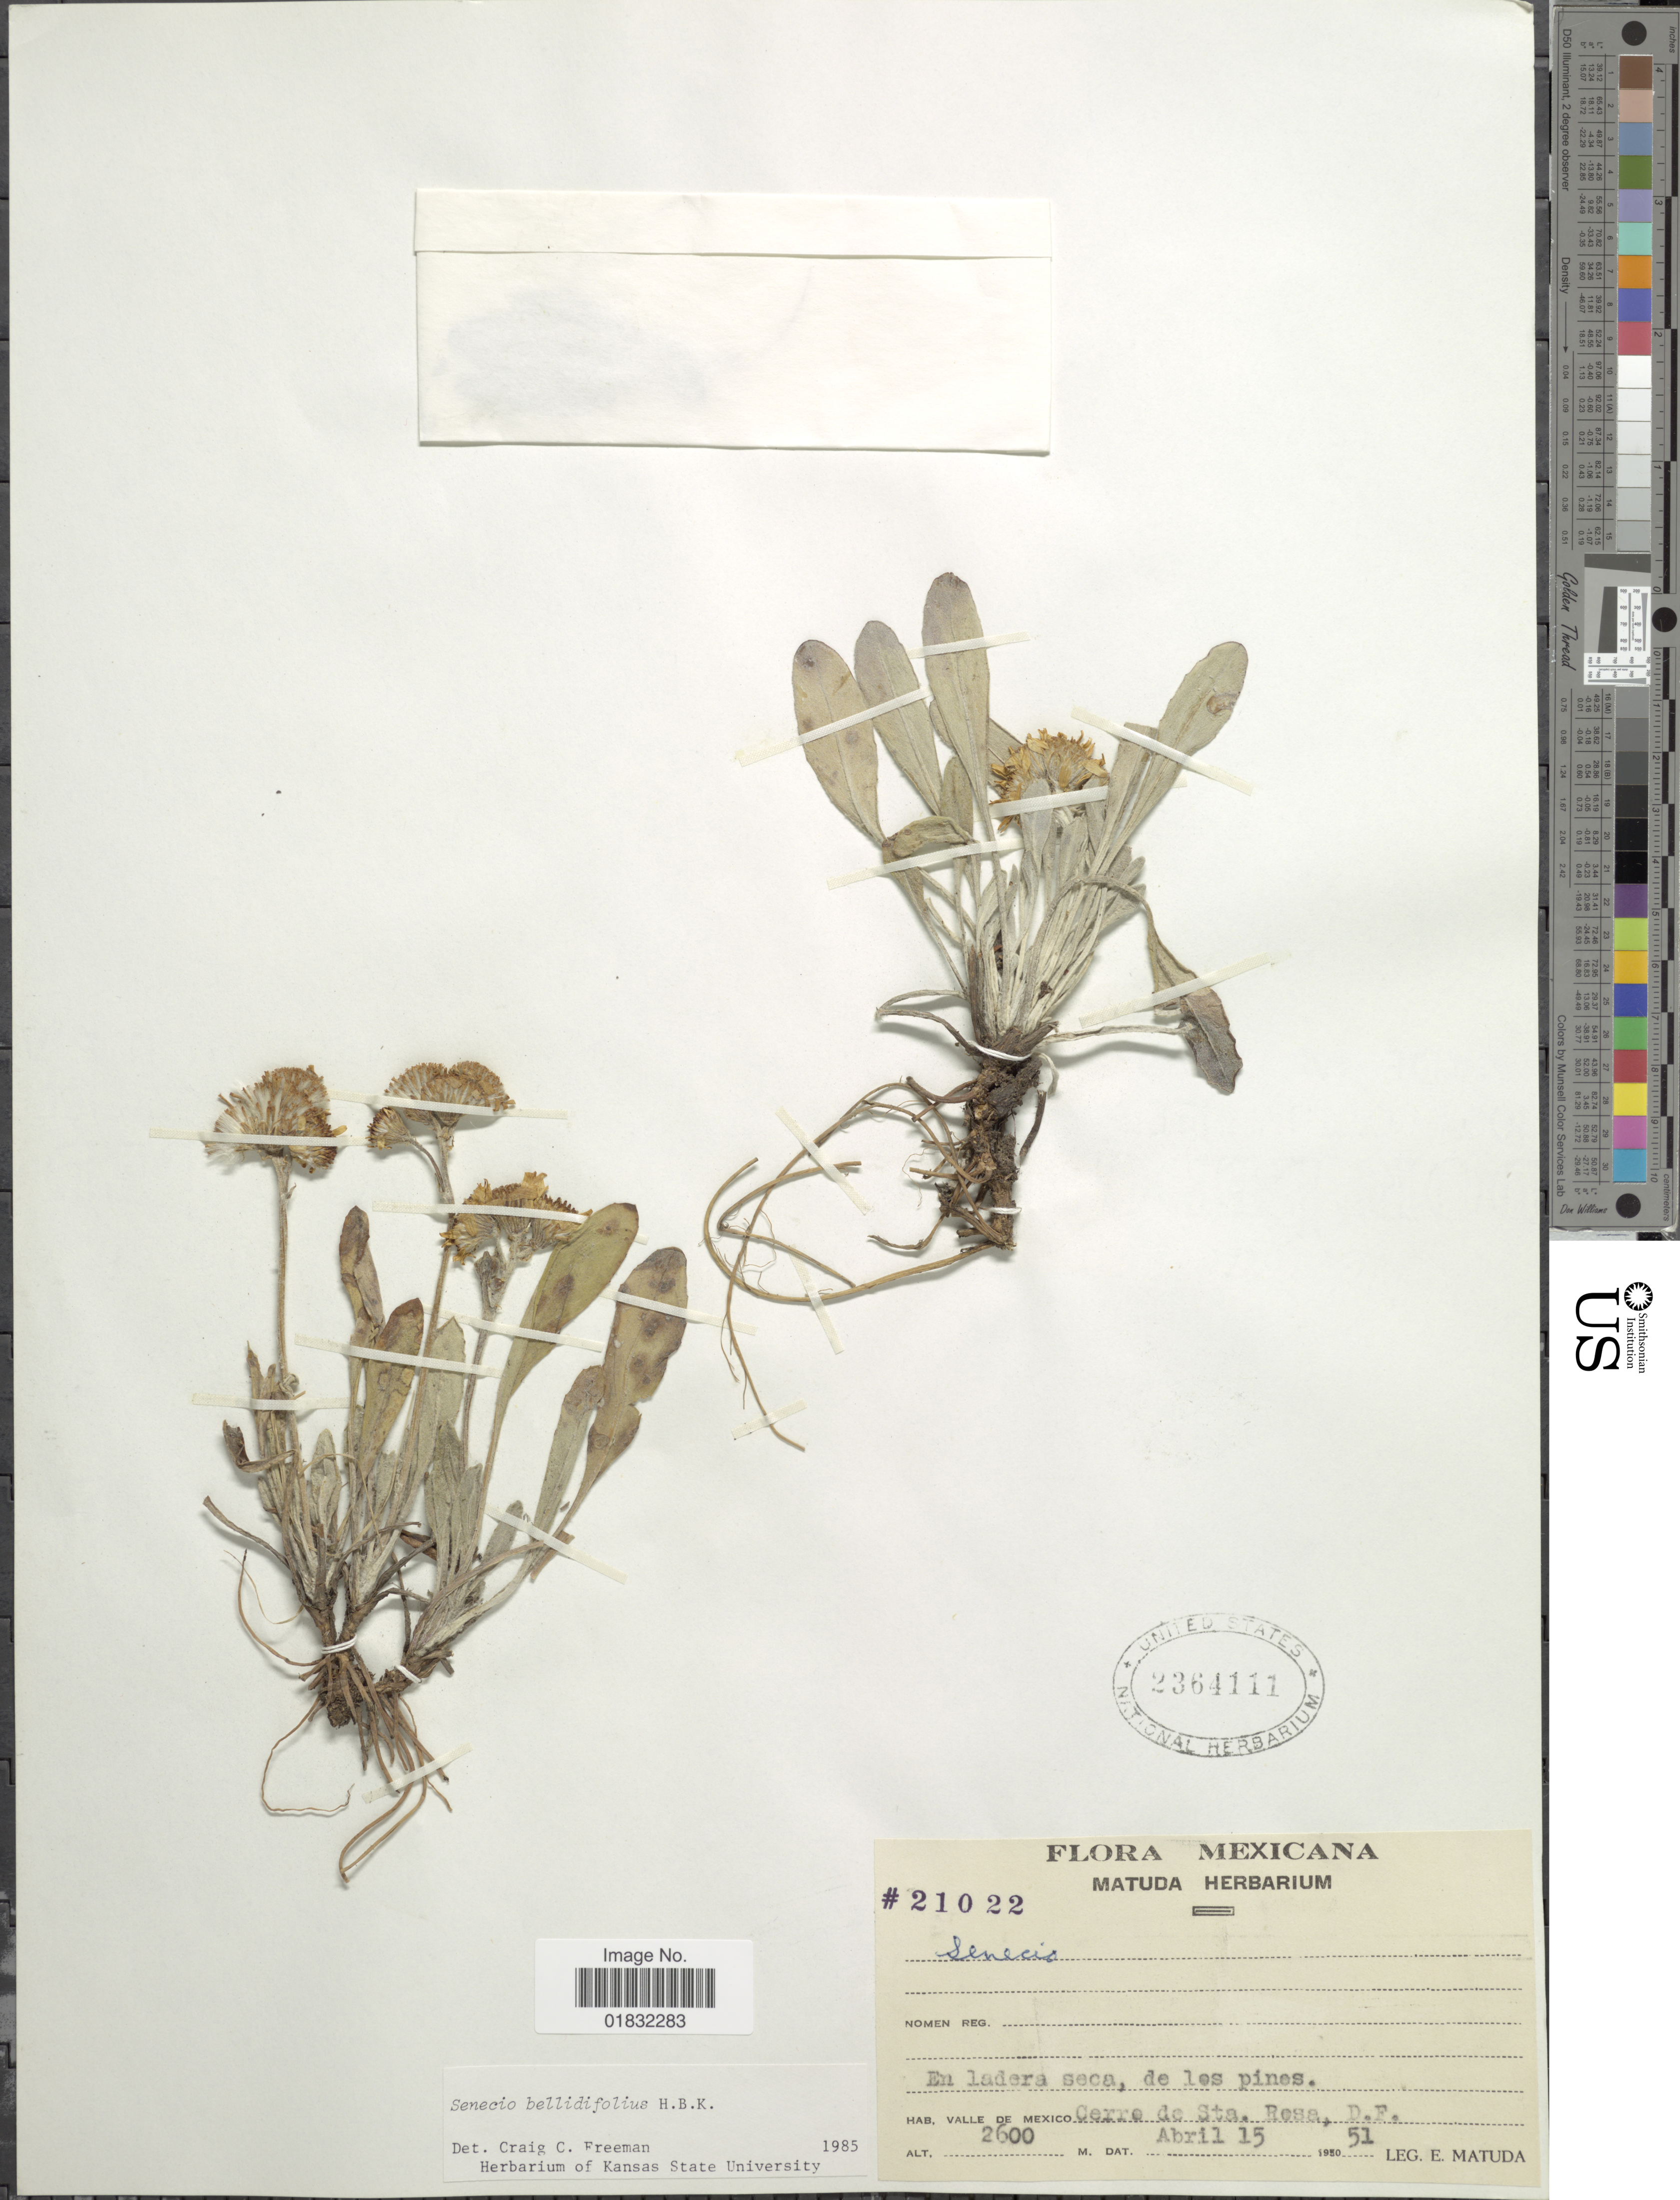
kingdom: Plantae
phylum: Tracheophyta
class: Magnoliopsida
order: Asterales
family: Asteraceae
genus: Packera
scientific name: Packera bellidifolia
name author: (Kunth) W.A. Weber & Á. Löve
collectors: E. Matuda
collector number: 21022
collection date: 1951-04-15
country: Mexico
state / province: Distrito Federal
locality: En ladera seca, de los pines, Valle de Mexico, Cerro de Sta Rosa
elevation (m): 2600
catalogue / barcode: US 2364111